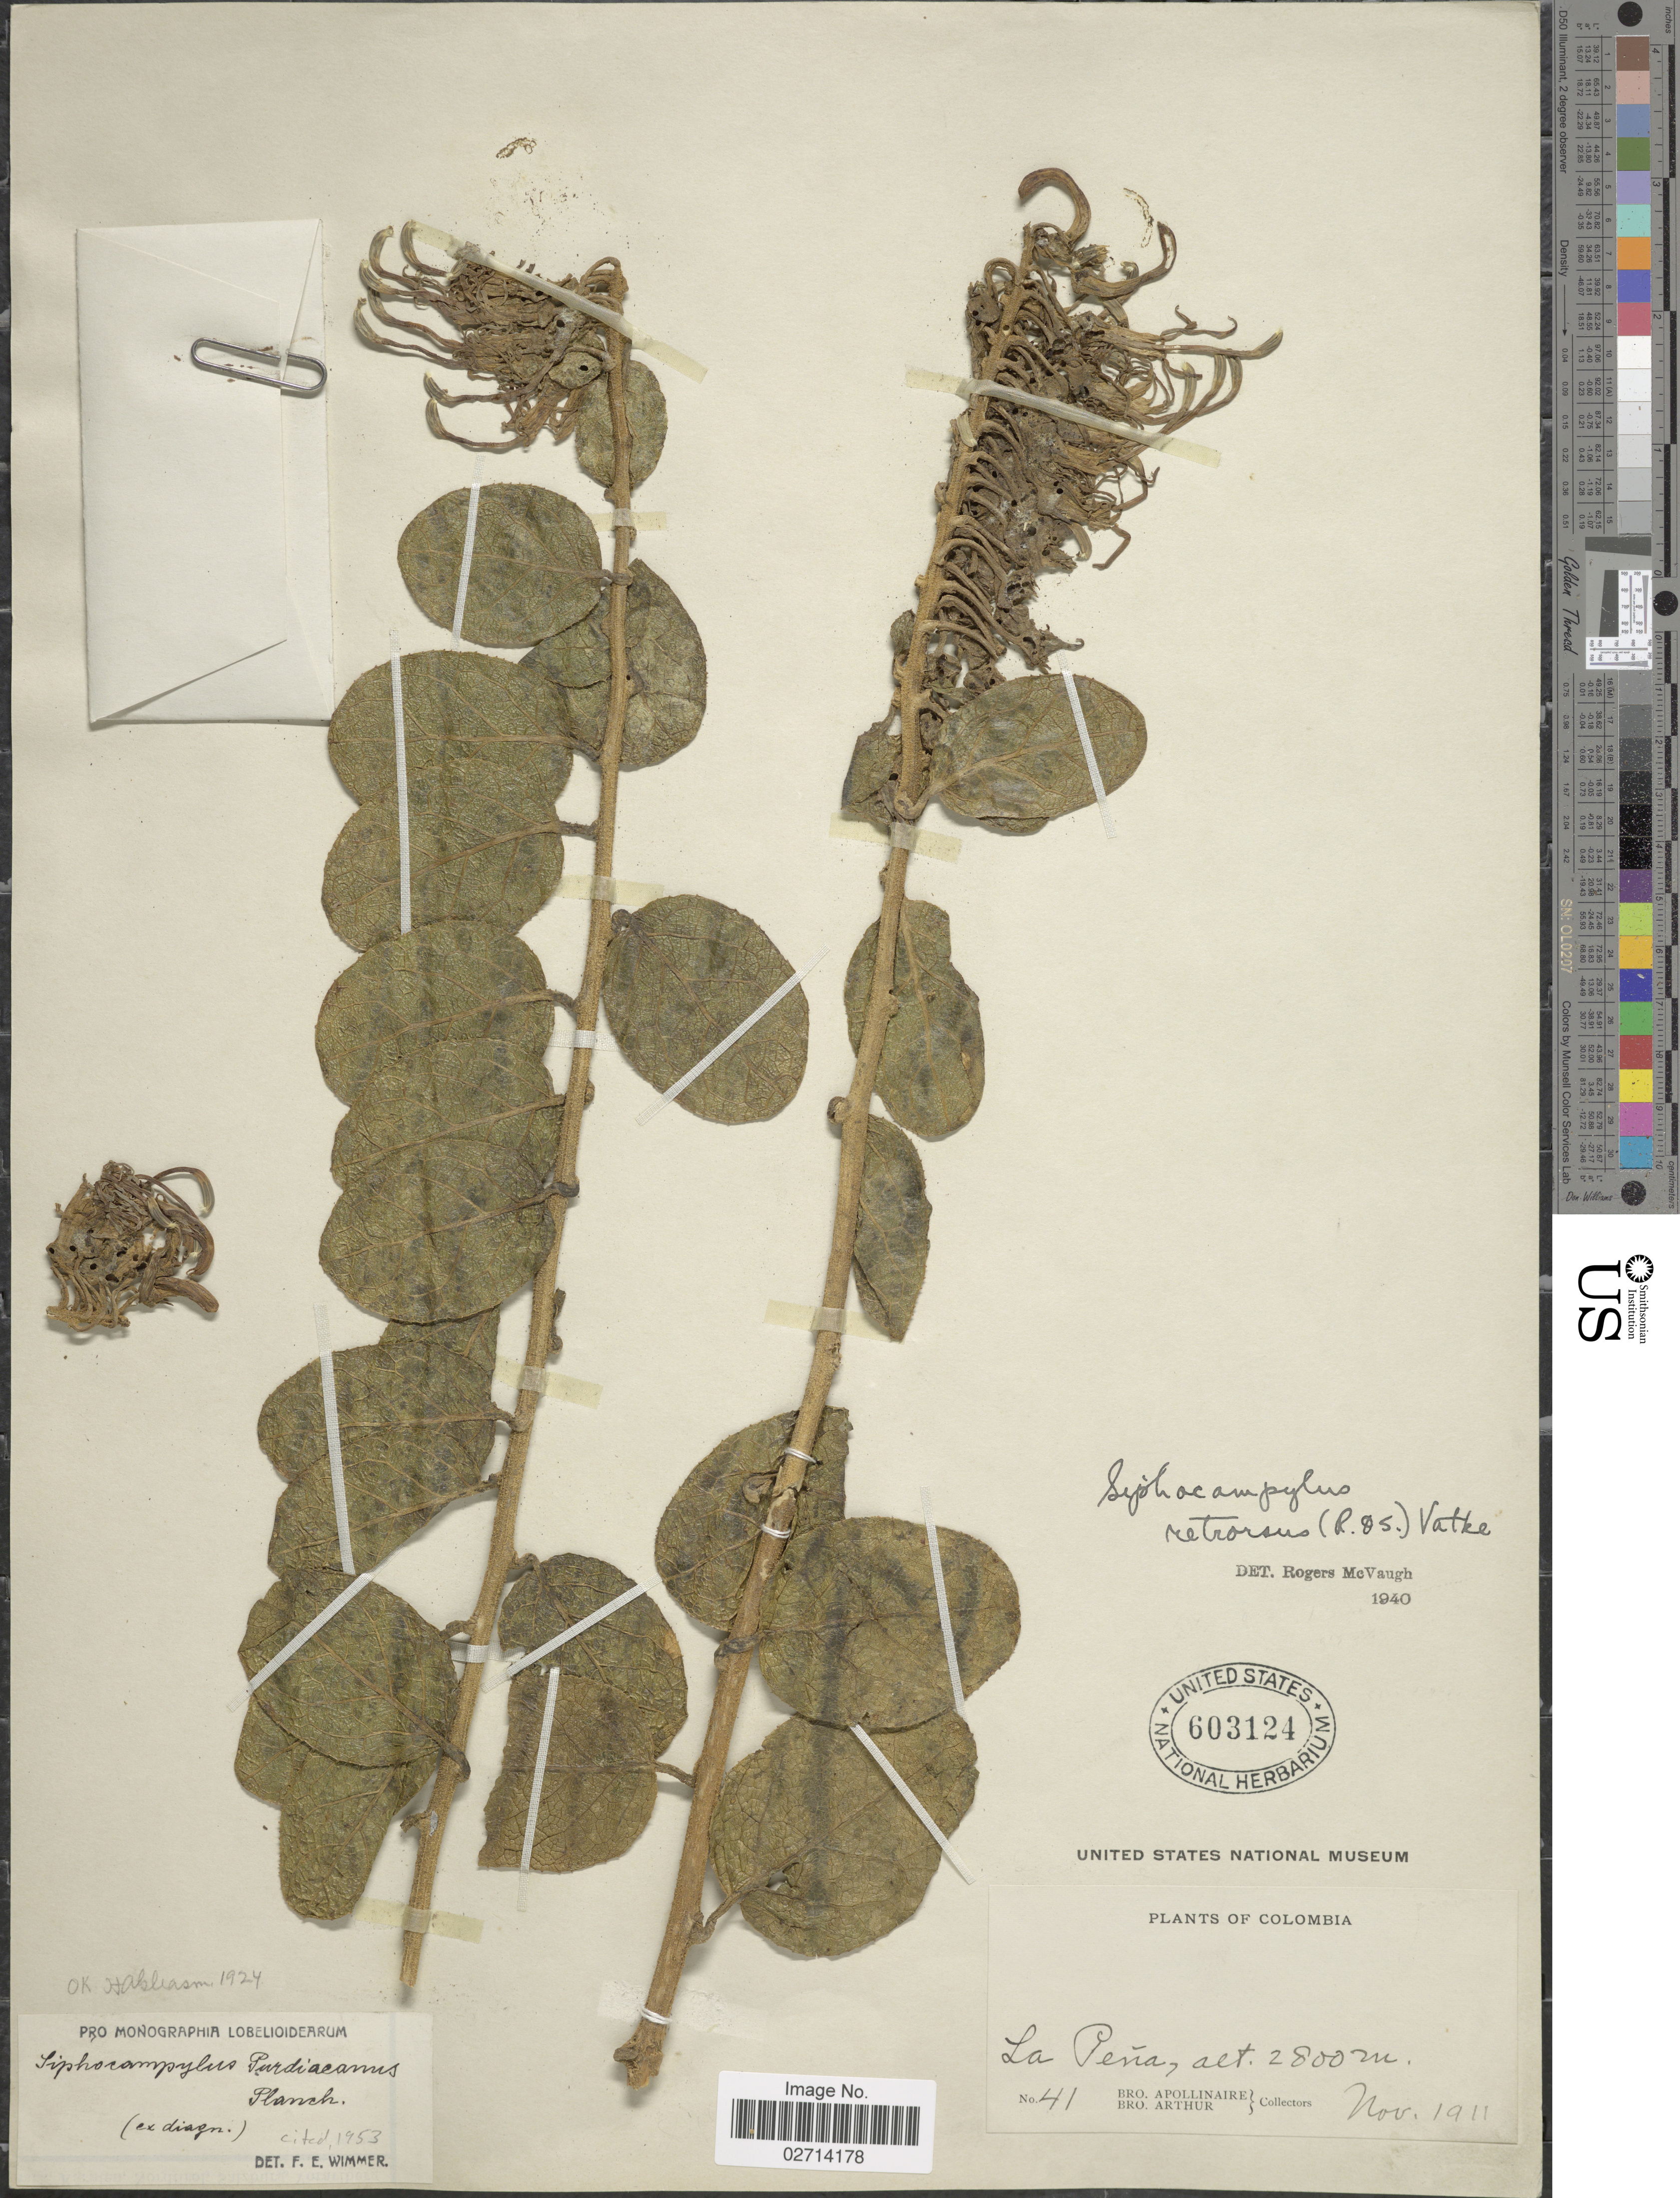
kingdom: Plantae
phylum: Tracheophyta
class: Magnoliopsida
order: Asterales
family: Campanulaceae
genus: Siphocampylus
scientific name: Siphocampylus purdieanus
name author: Planch.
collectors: Bro. Apollinaire & Bro. Arthur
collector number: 41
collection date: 1911-11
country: Colombia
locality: La Pena.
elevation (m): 2800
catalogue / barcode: US 603124